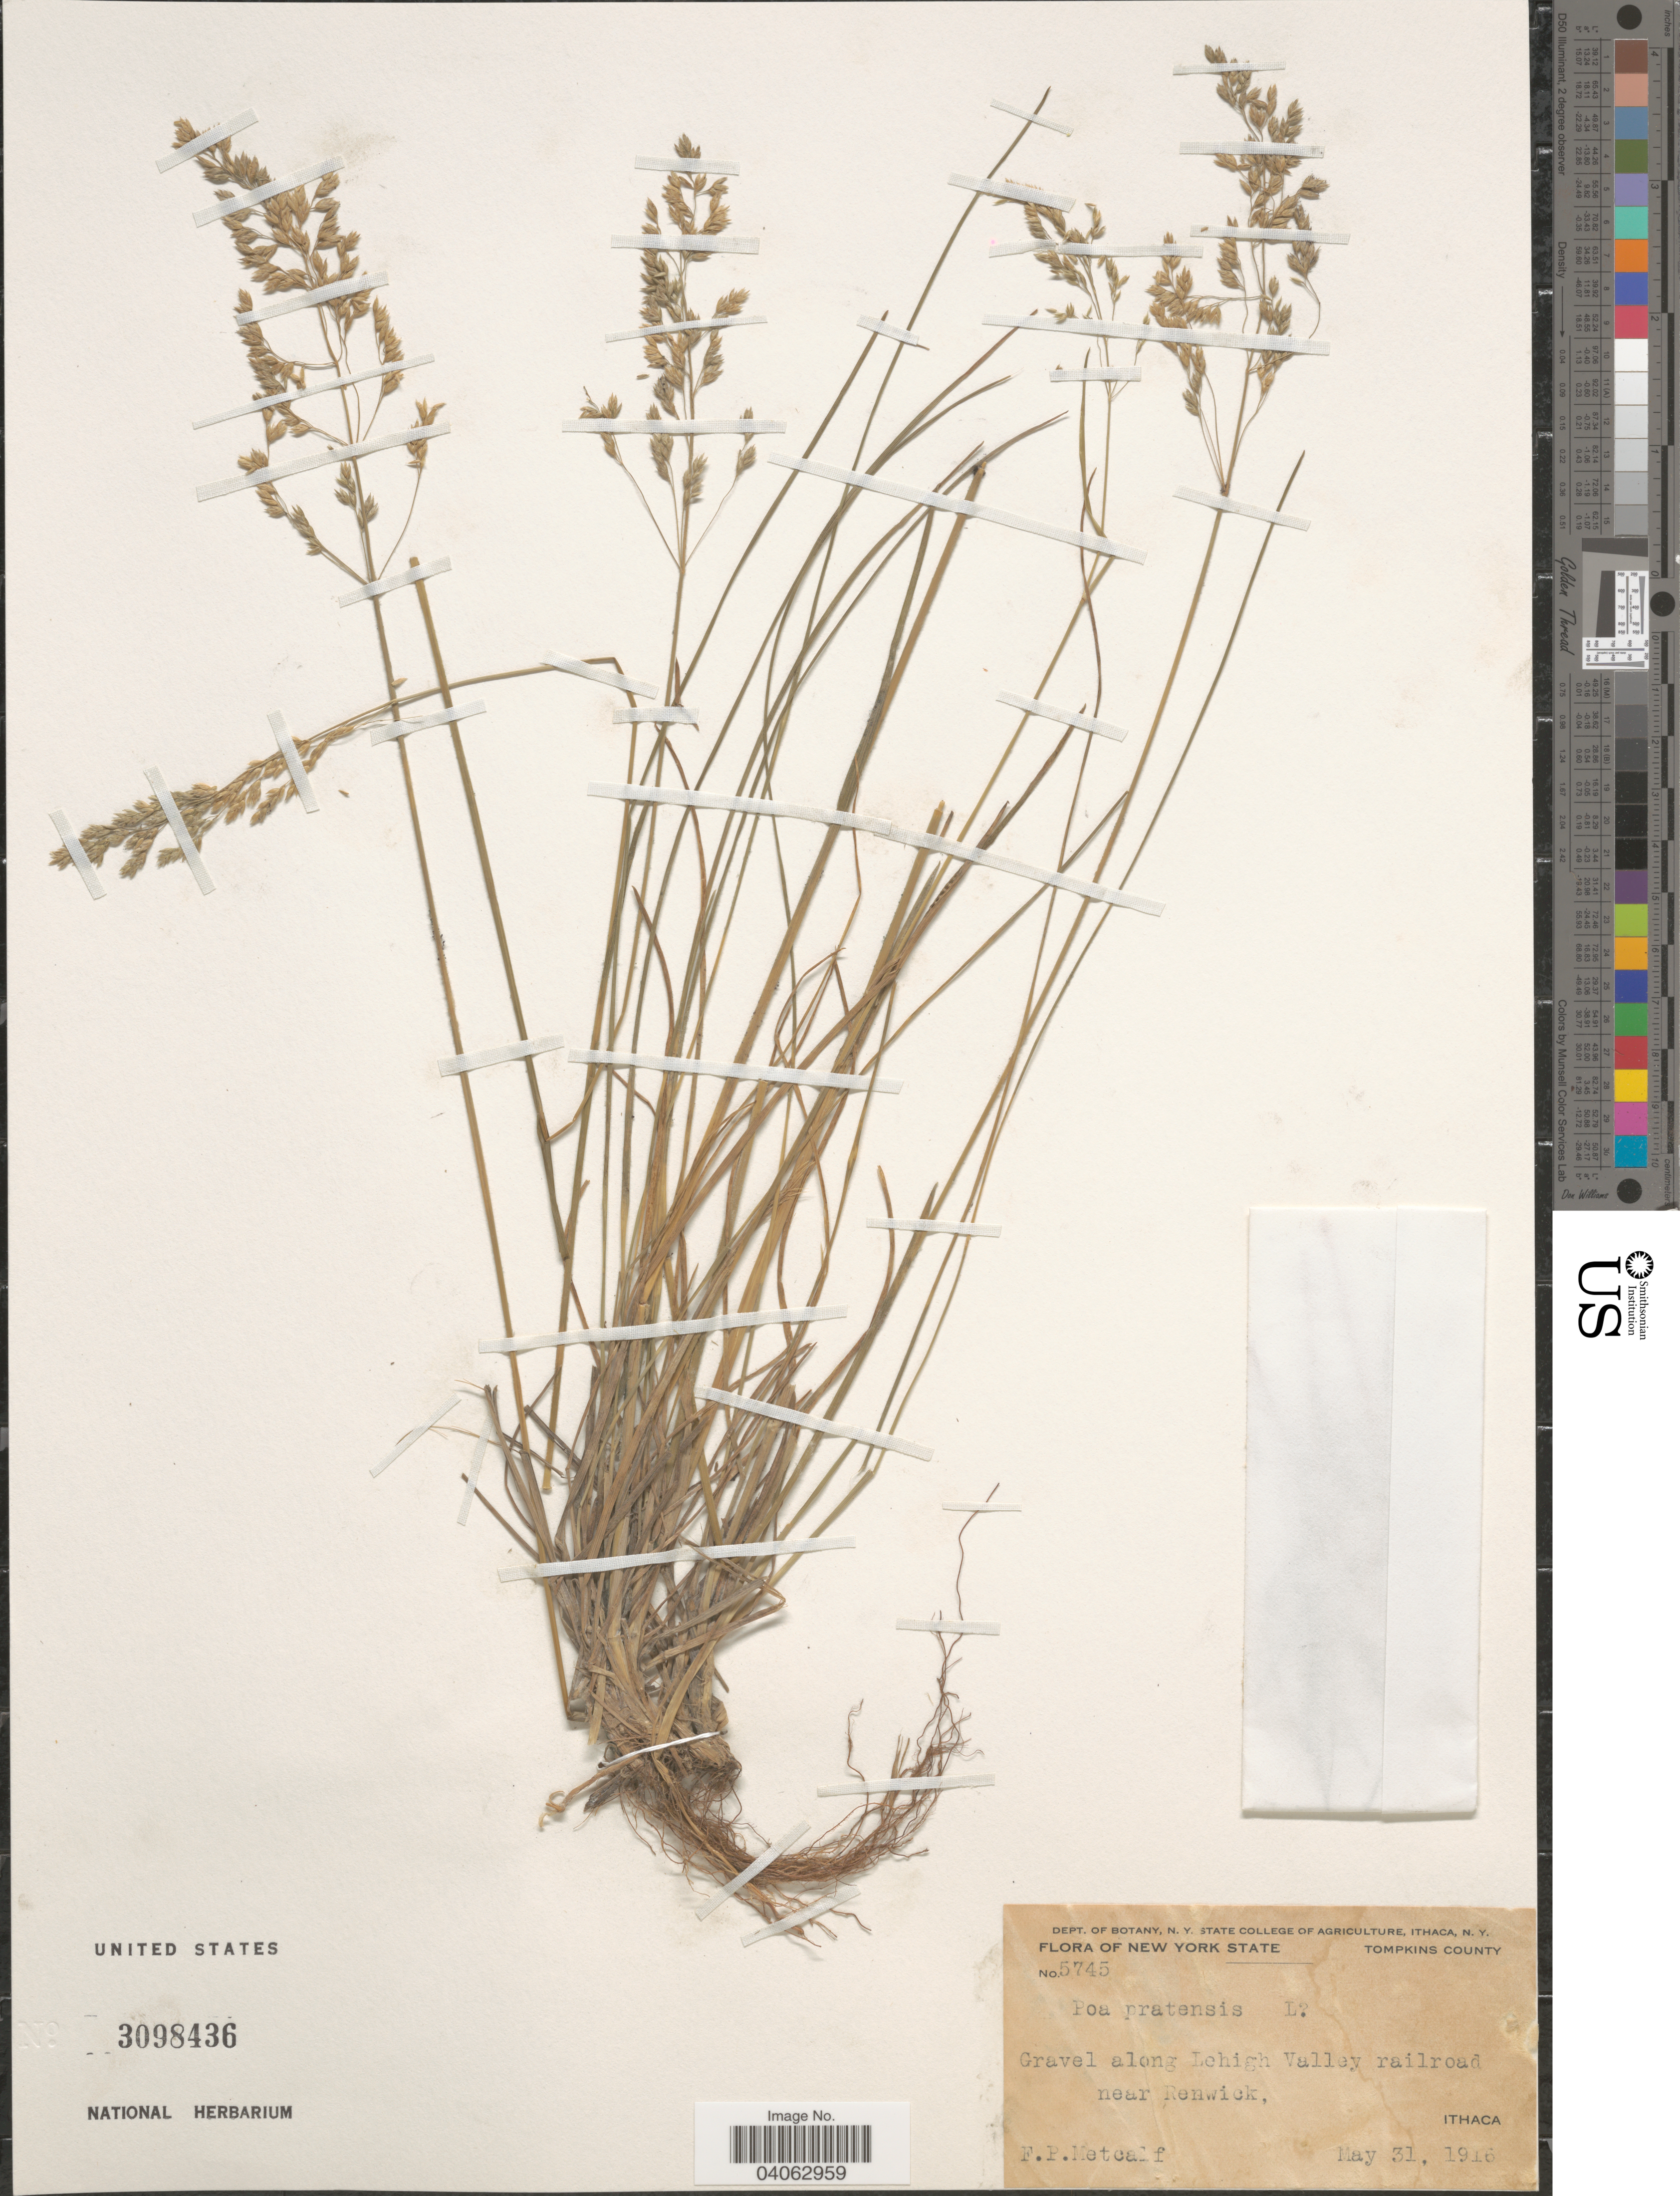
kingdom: Plantae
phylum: Tracheophyta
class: Liliopsida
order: Poales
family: Poaceae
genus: Poa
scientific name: Poa pratensis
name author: L.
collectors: F. Metcalf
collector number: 5745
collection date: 1916-05-31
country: United States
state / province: New York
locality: Tompkins County. Gravel along Lehigh Valley railroad near Renwick, Ithaca.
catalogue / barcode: US 3098436